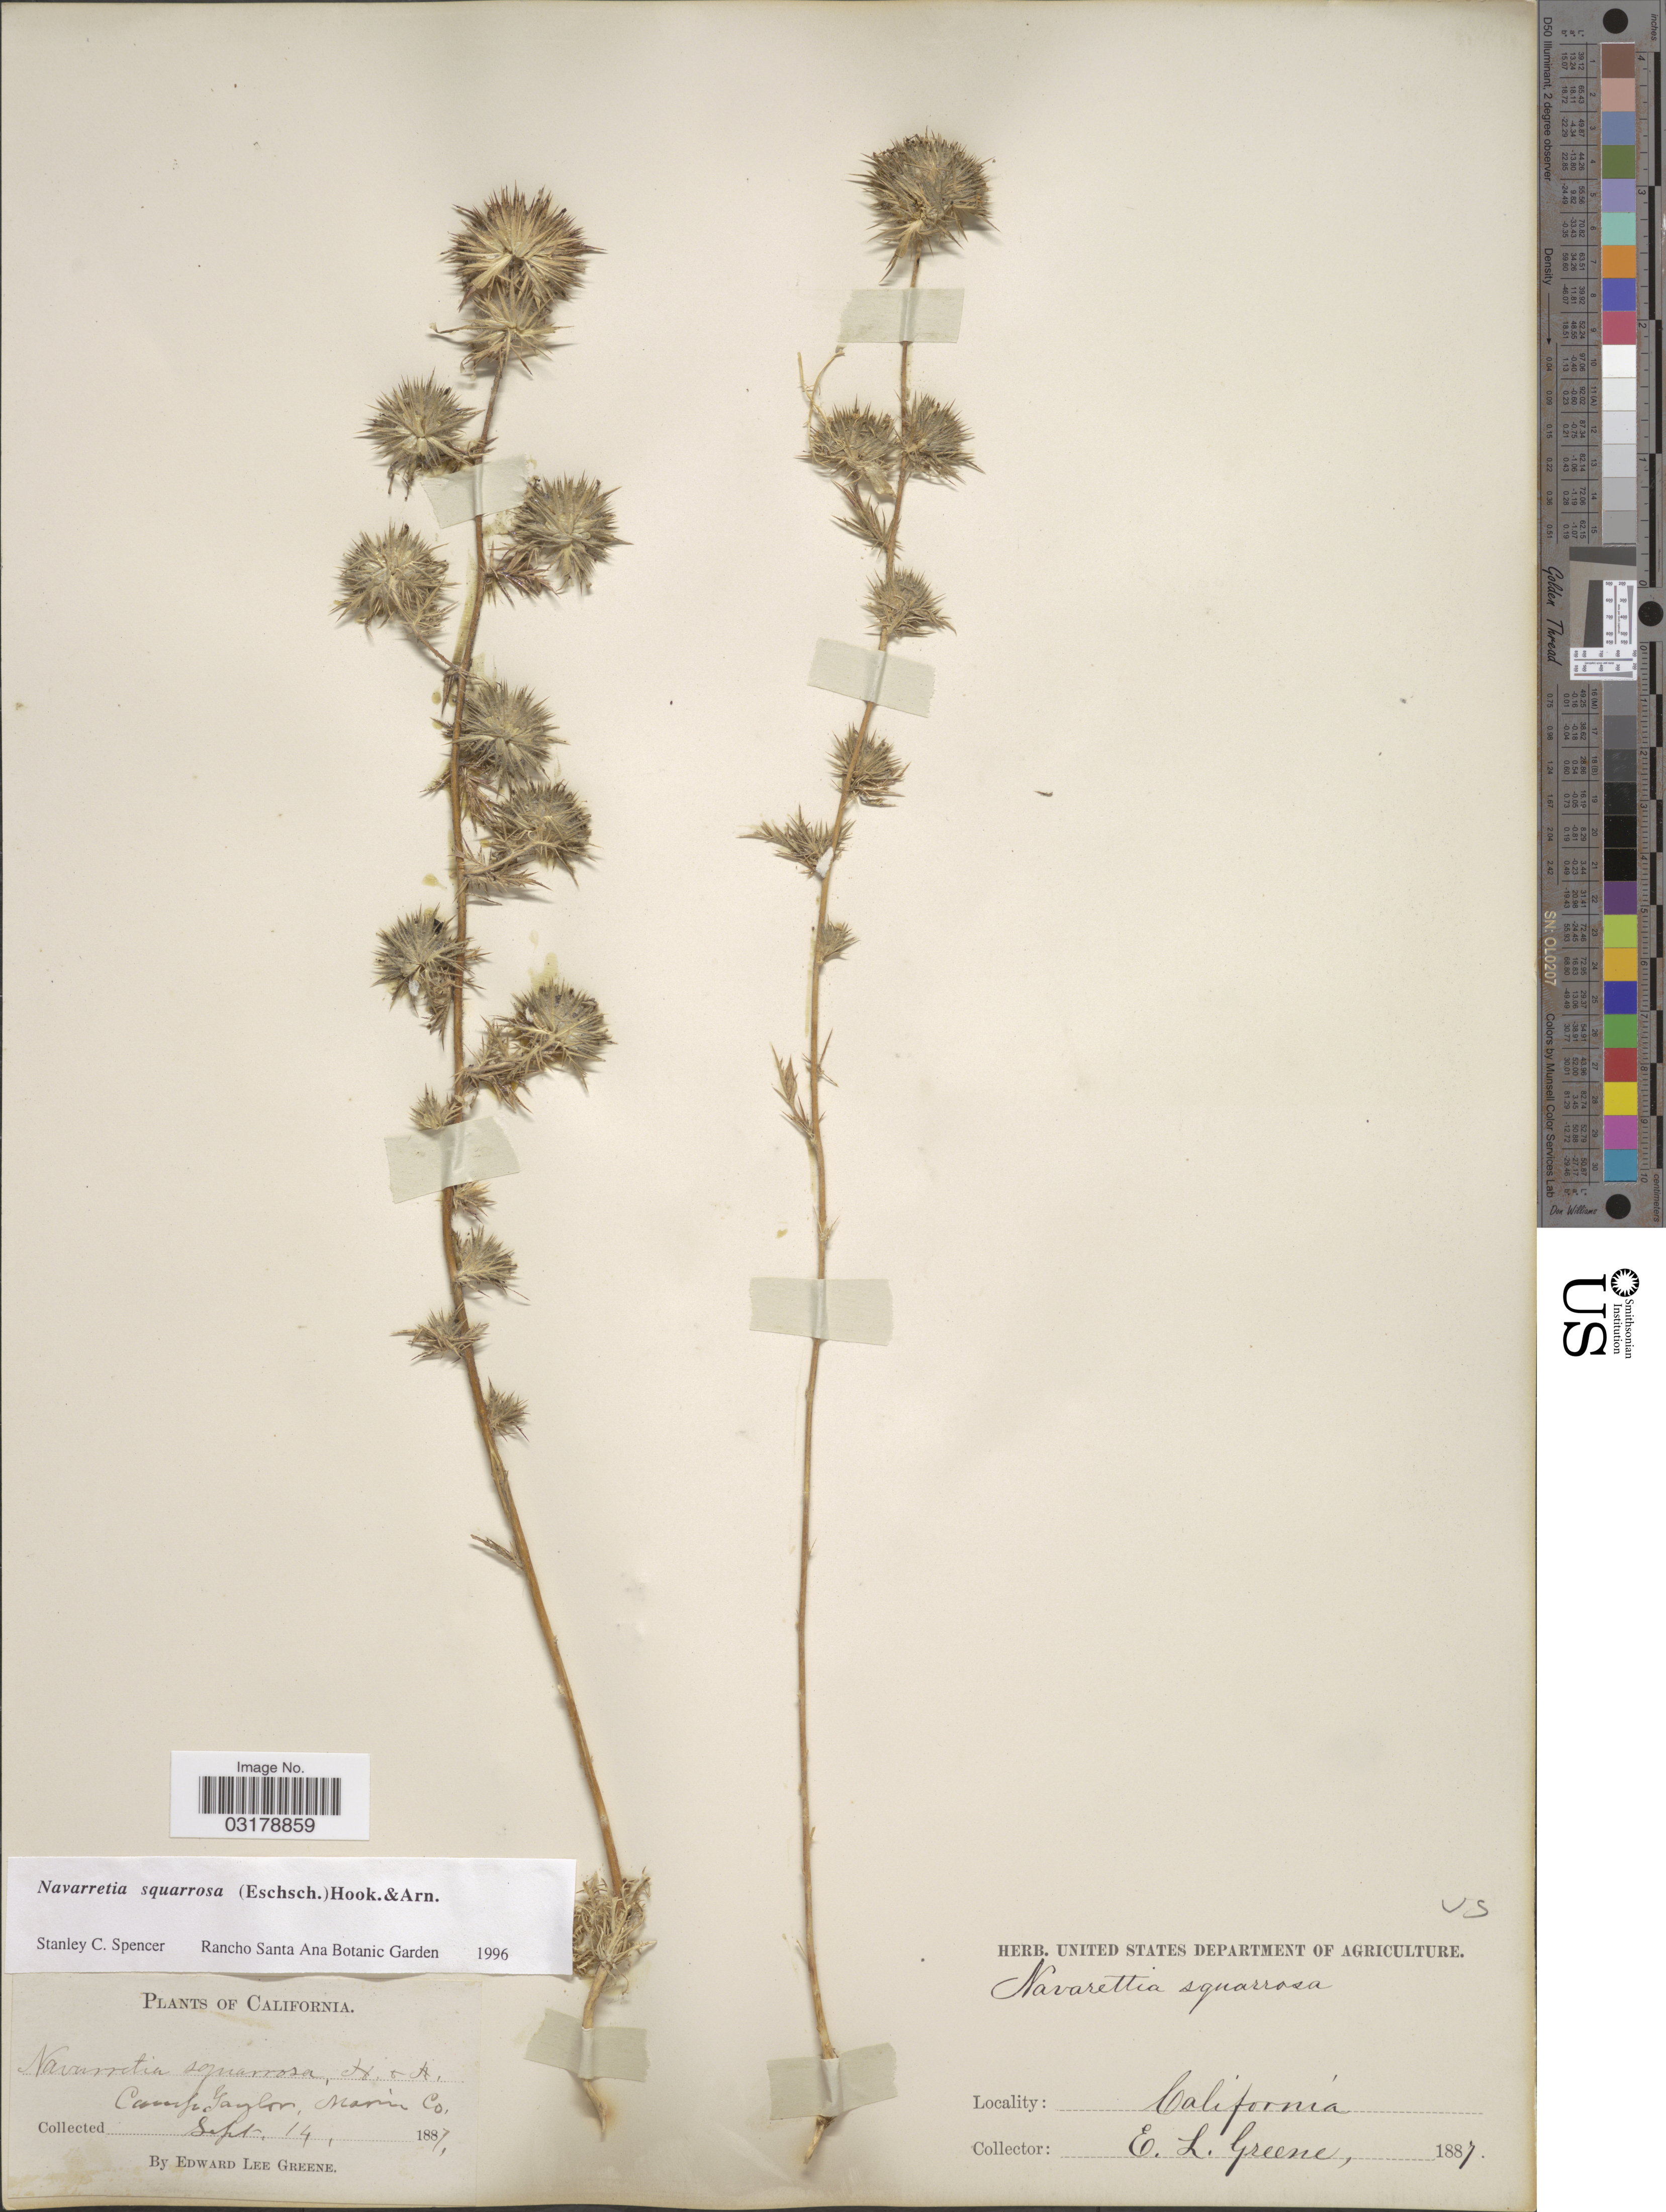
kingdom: Plantae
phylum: Tracheophyta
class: Magnoliopsida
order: Ericales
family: Polemoniaceae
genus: Navarretia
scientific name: Navarretia squarrosa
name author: (Eschsch.) Hook. & Arn.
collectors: E. L. Greene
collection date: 1887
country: United States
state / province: California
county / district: Marin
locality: Camp Taylor, Marin Co.